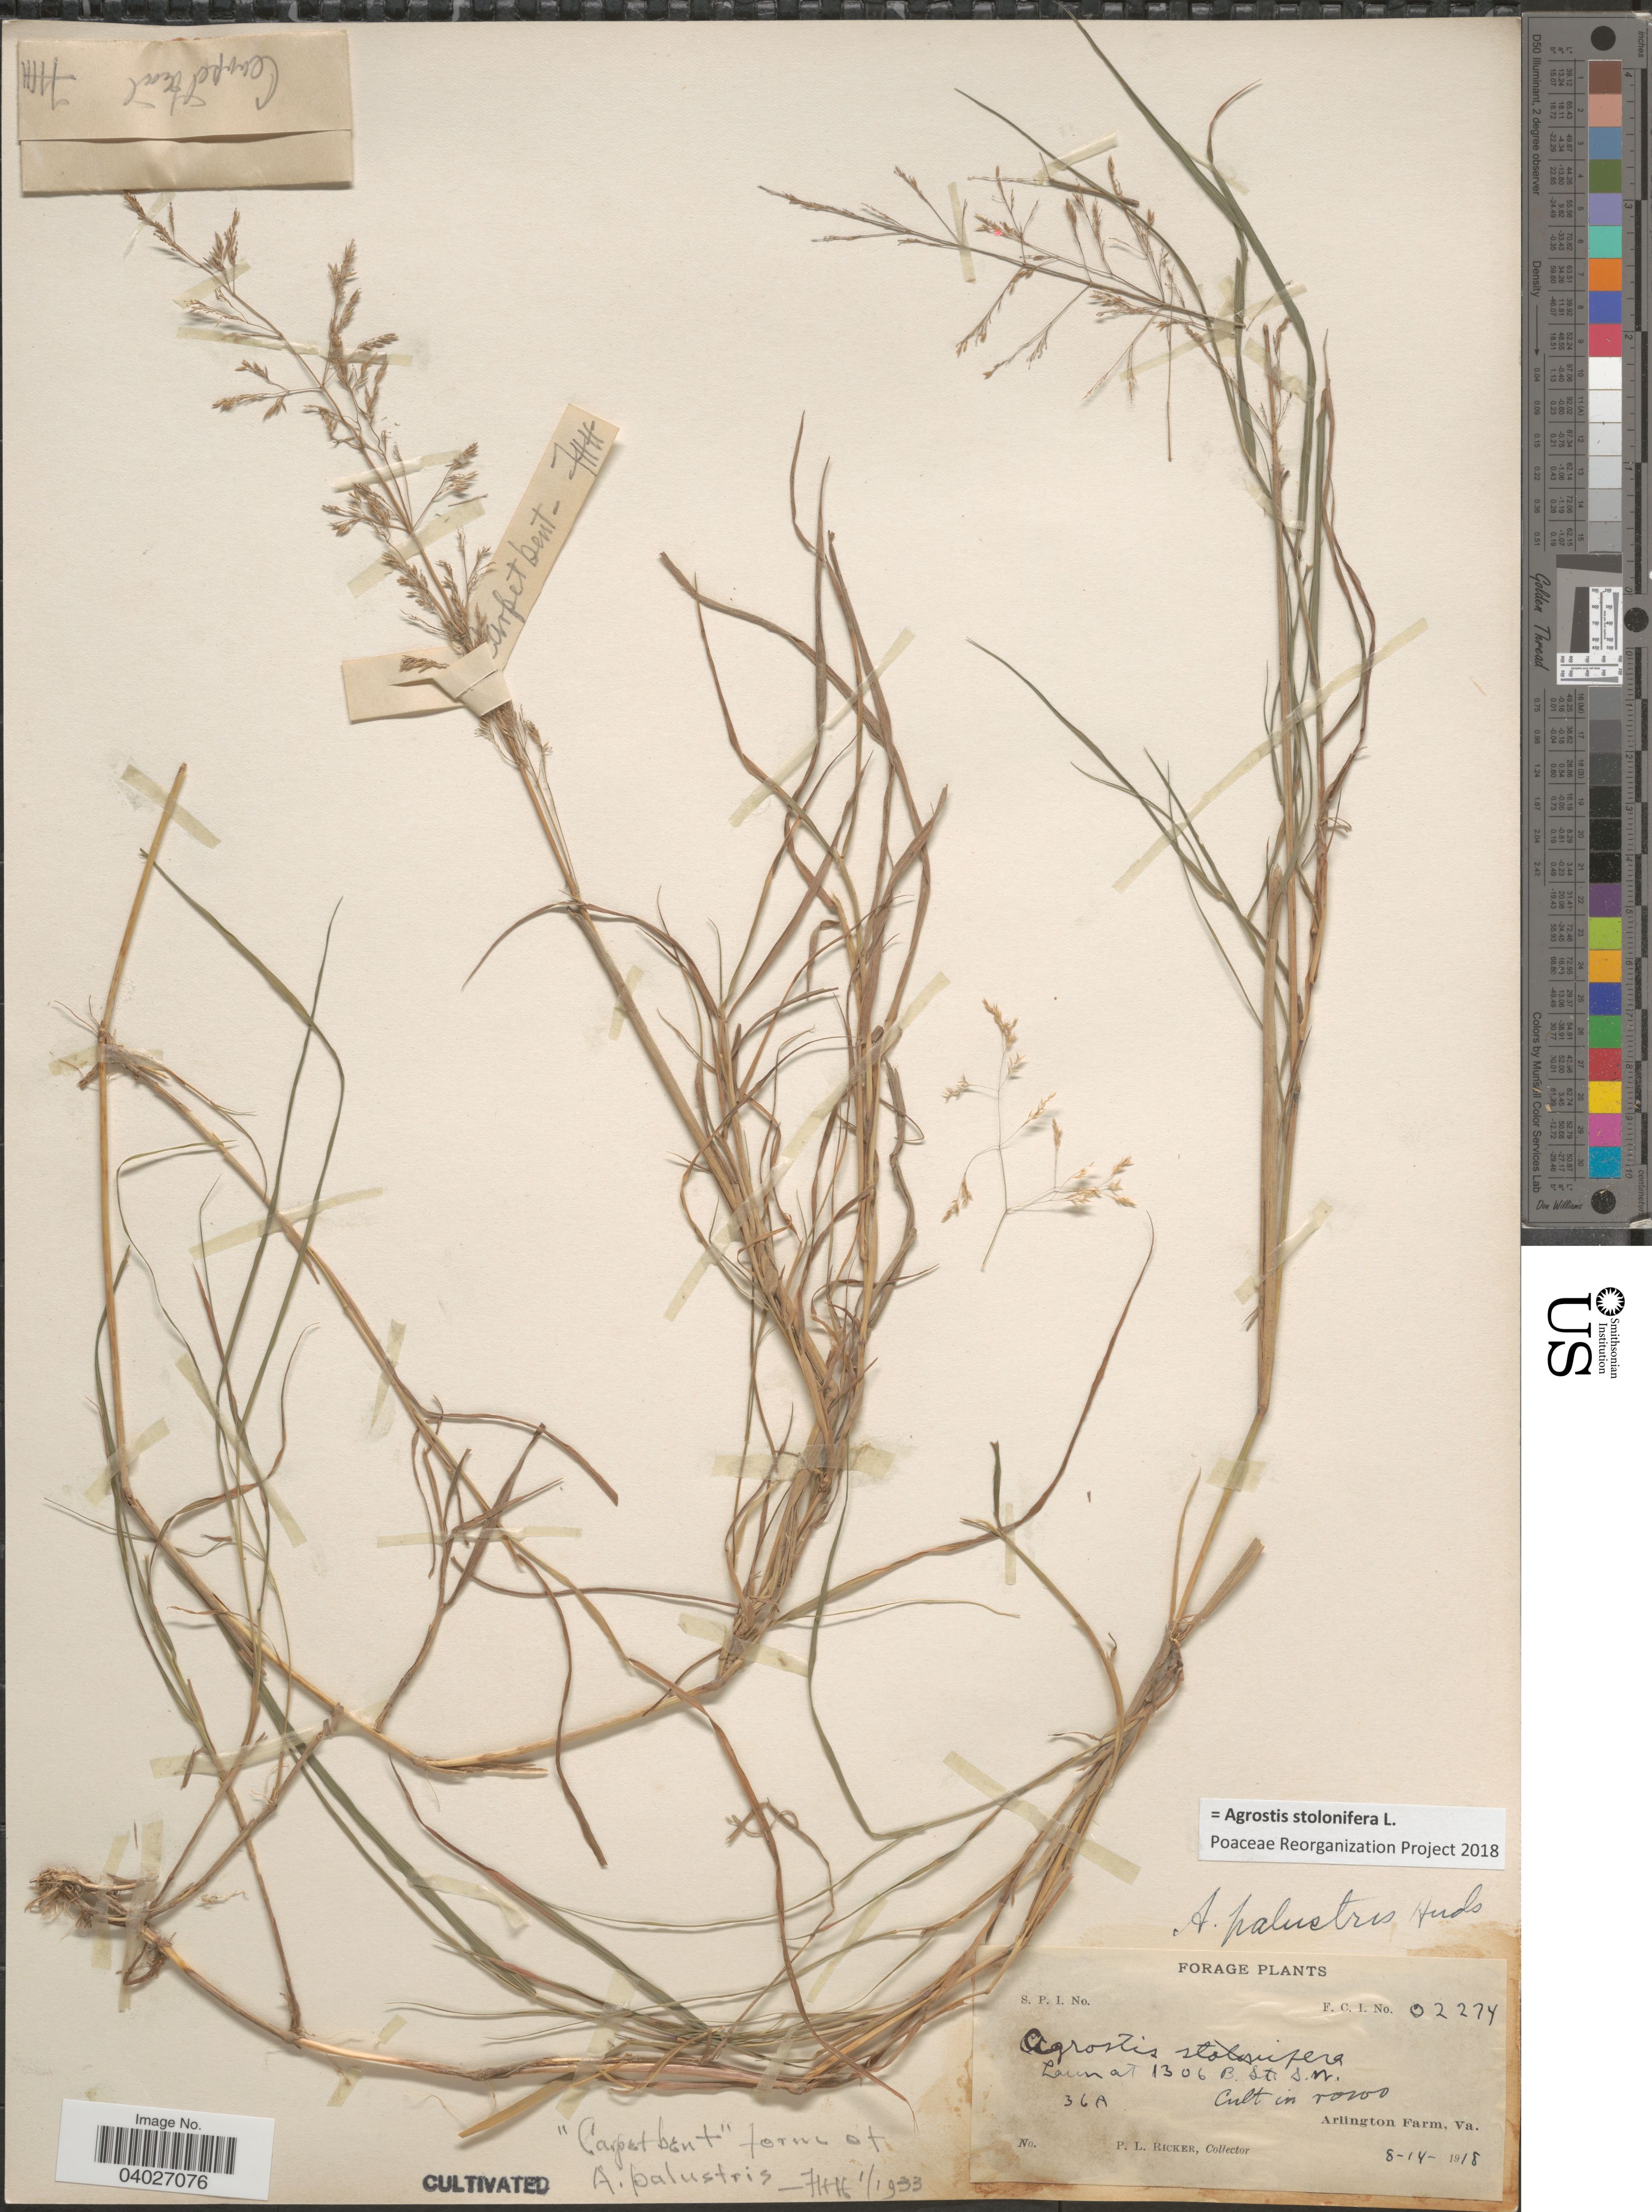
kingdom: Plantae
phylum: Tracheophyta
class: Liliopsida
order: Poales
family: Poaceae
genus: Agrostis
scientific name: Agrostis stolonifera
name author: L.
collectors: P. Ricker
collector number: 02274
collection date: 1918-08-14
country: United States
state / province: Virginia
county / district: Arlington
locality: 1306 B. St. SW of Arlington Farm.